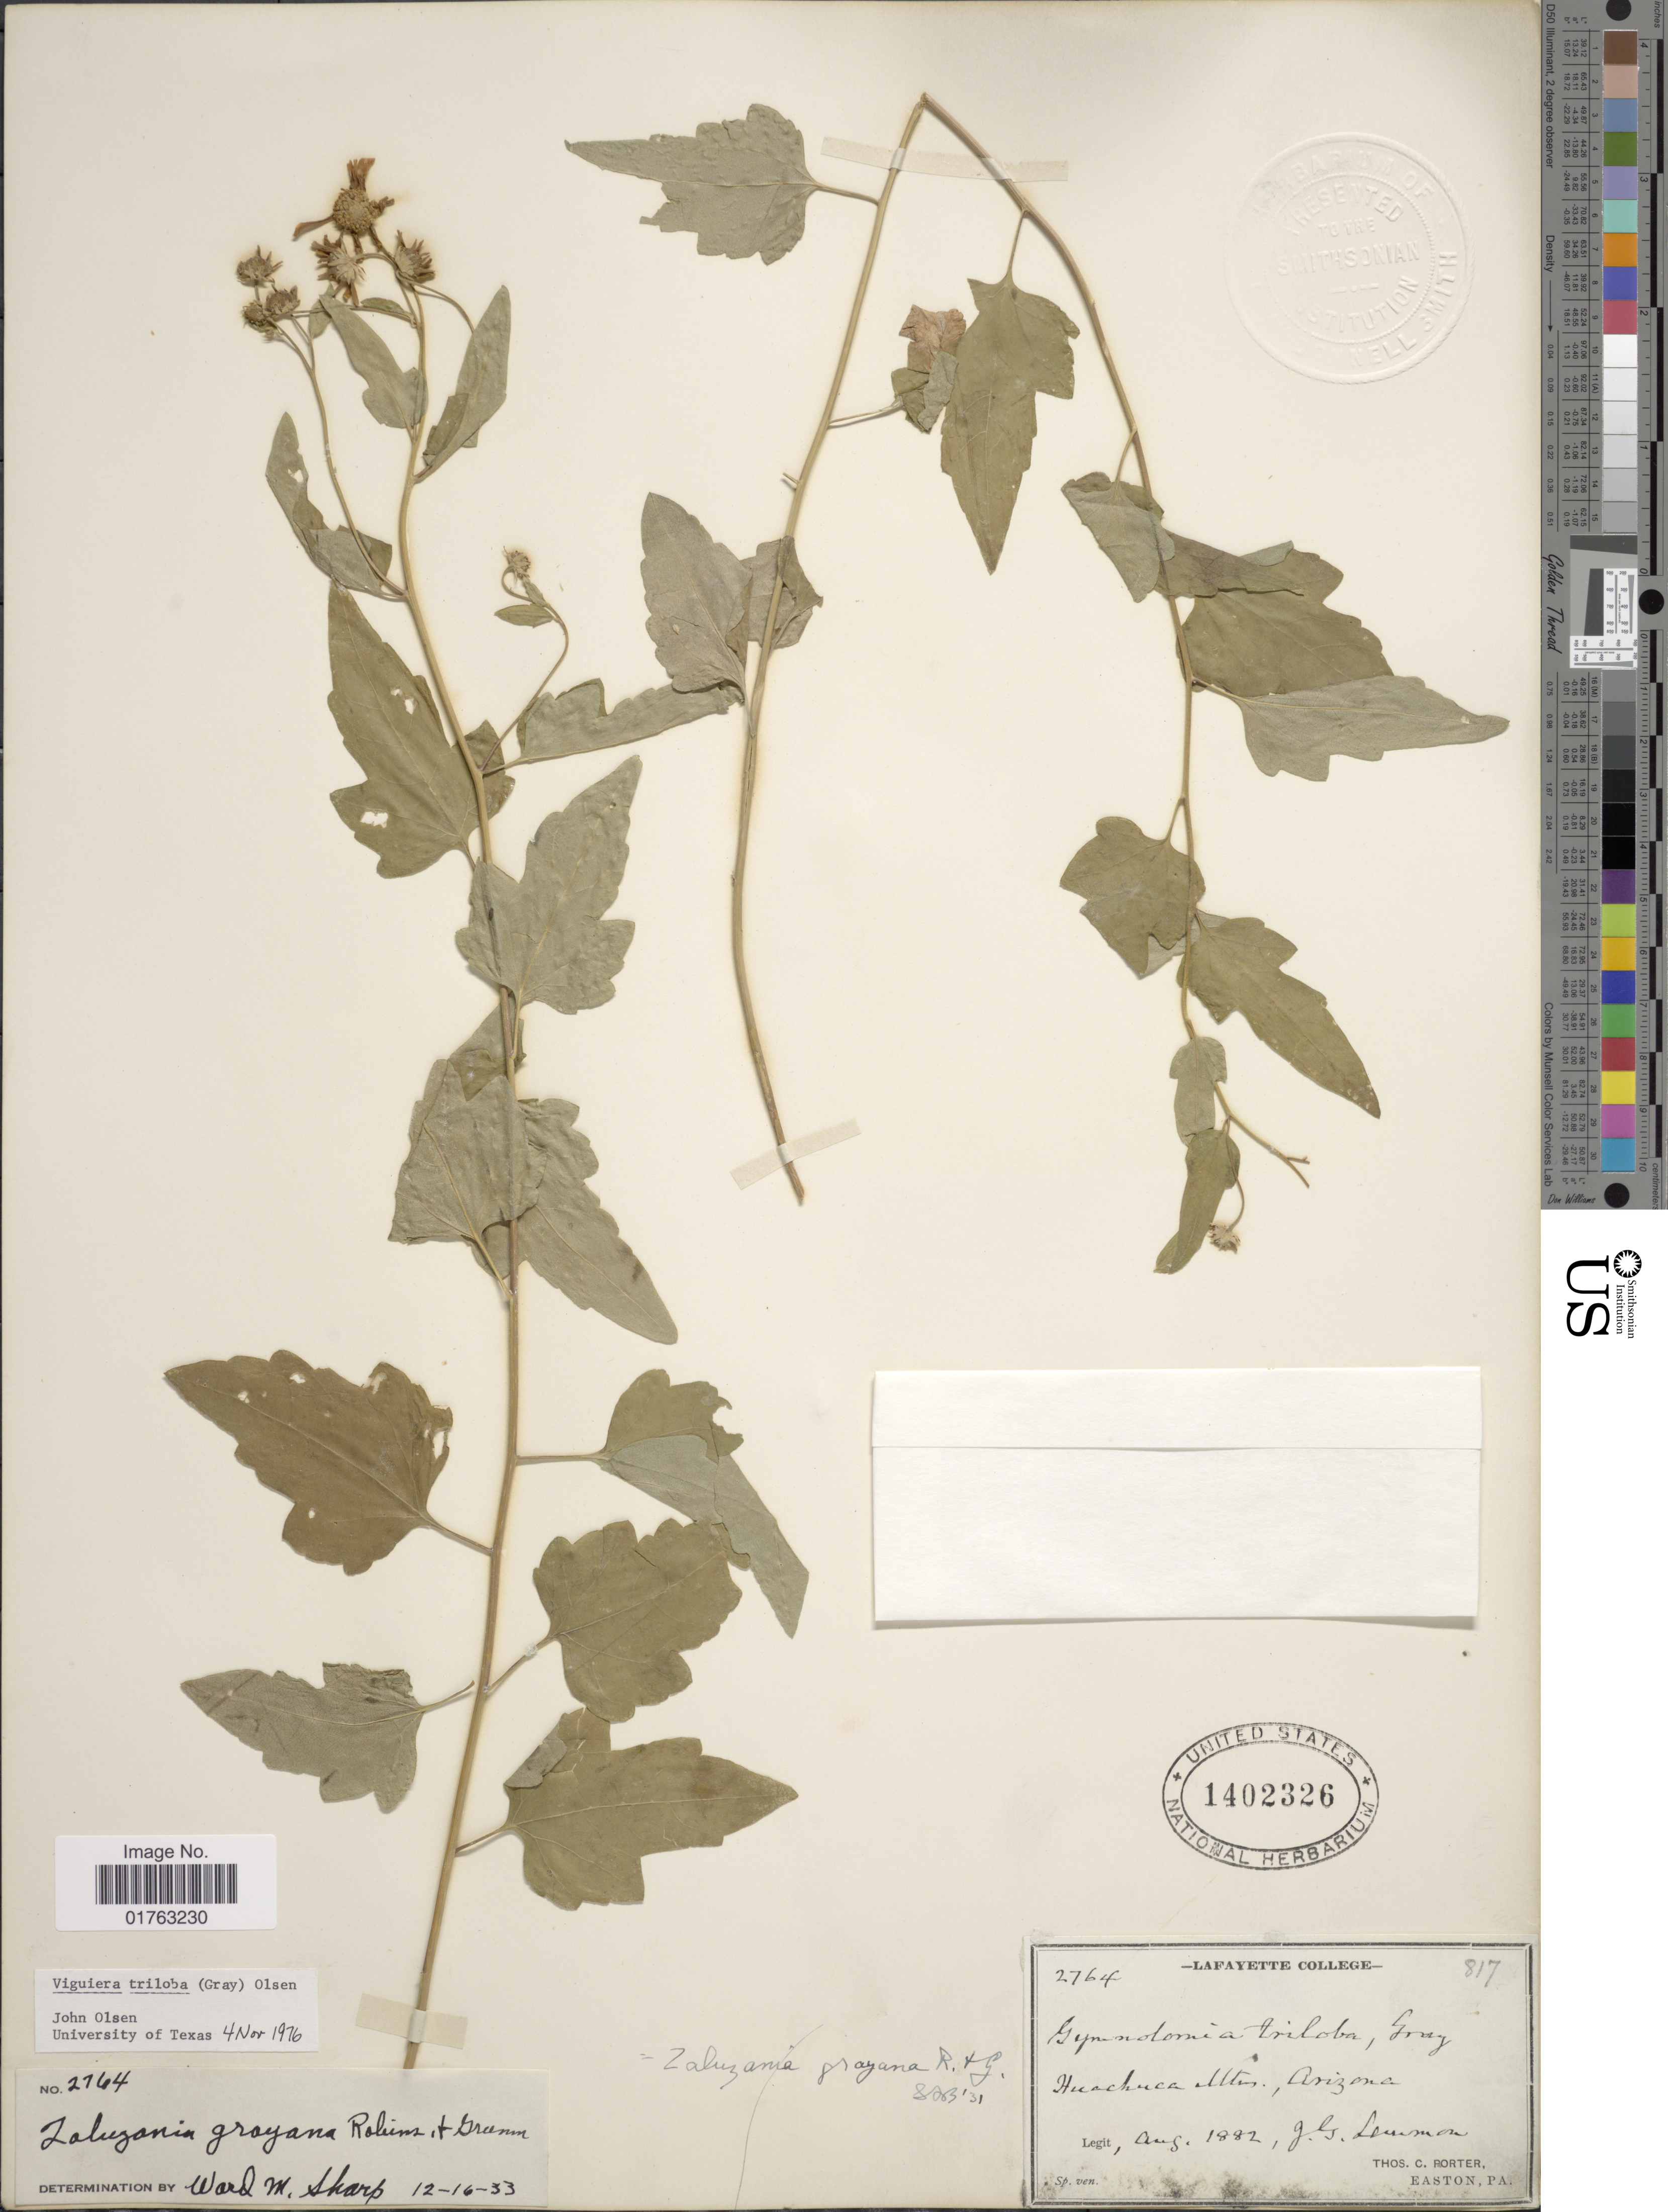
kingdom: Plantae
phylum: Tracheophyta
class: Magnoliopsida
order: Asterales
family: Asteraceae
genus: Zaluzania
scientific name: Zaluzania triloba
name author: (Ortega) Pers.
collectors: J. Lemmon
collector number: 2764*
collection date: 1882-08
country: United States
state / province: Arizona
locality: Huachuca Mts.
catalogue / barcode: US 1402326